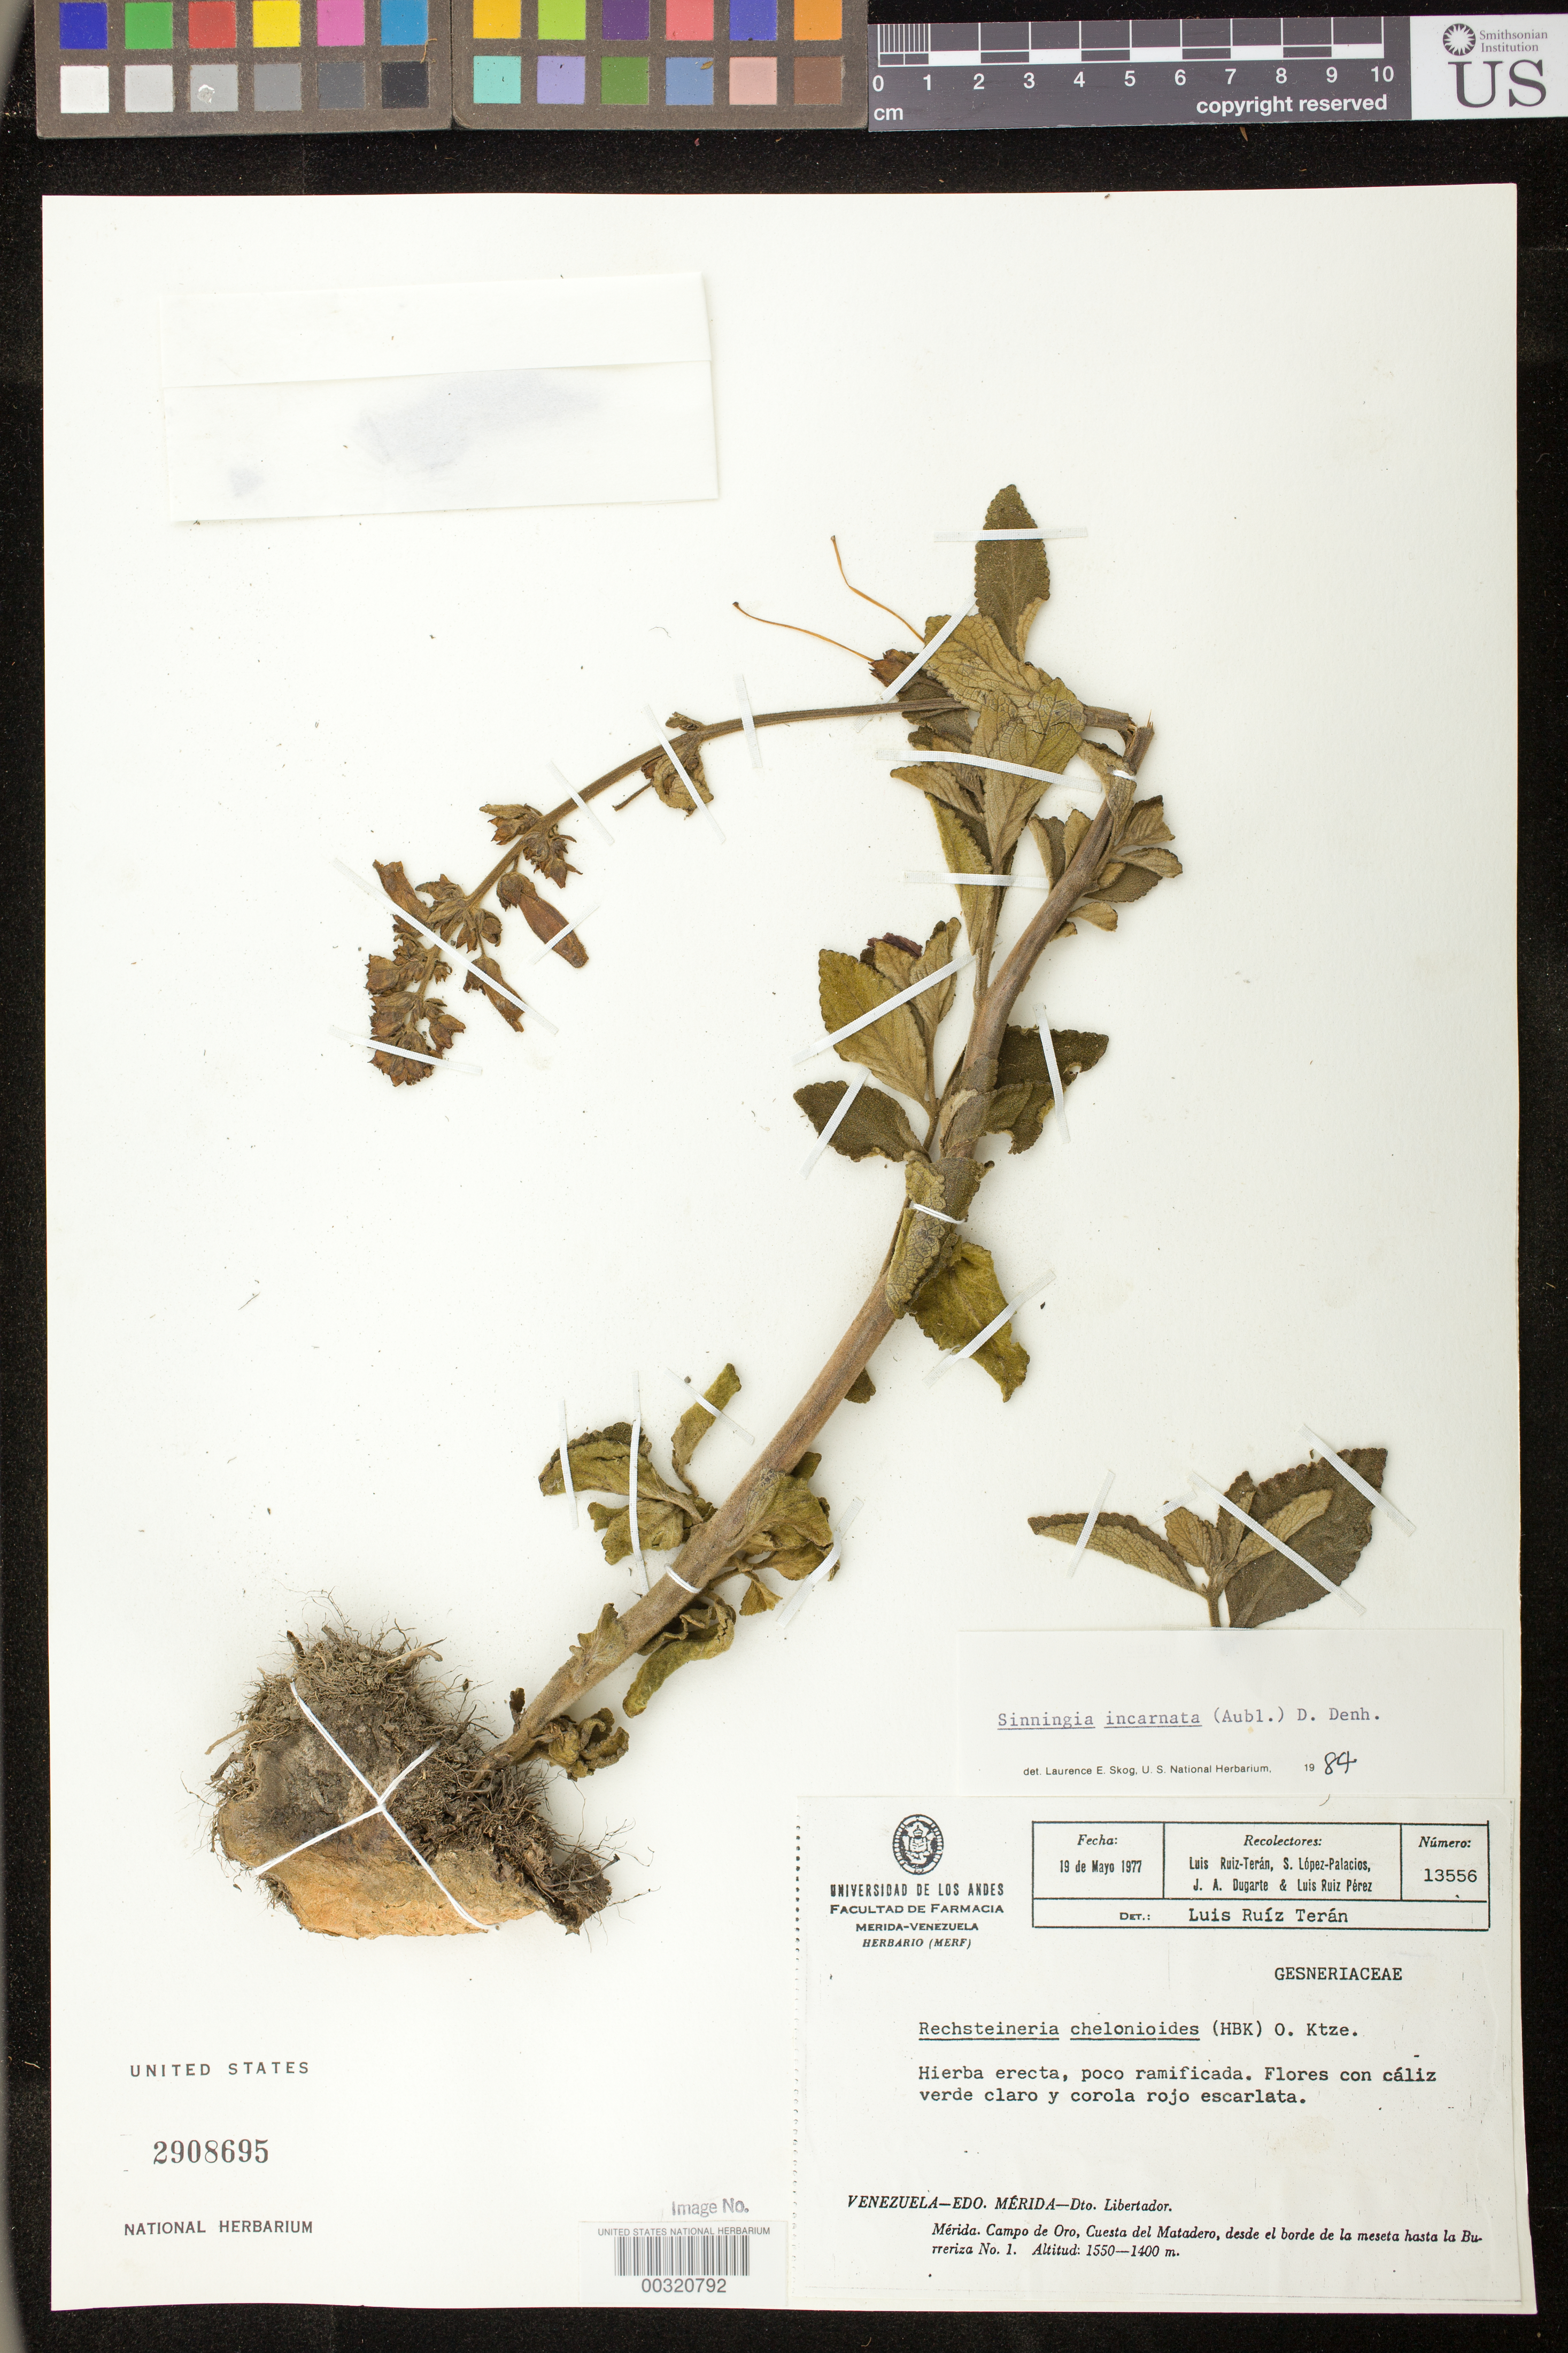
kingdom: Plantae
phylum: Tracheophyta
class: Magnoliopsida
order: Lamiales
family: Gesneriaceae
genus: Sinningia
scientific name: Sinningia incarnata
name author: (Aubl.) D.L. Denham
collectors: L. E. Ruíz-Terán, S. Lopez-P., J. Dugarte & L. Perz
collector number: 13556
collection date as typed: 19 May 1977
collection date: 1977-05-19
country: Venezuela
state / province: Mérida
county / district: Libertador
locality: Dist. Libertador, Merida, Campo de Oro, Cuesta del Matadero, ...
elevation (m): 1400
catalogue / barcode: US 2908695